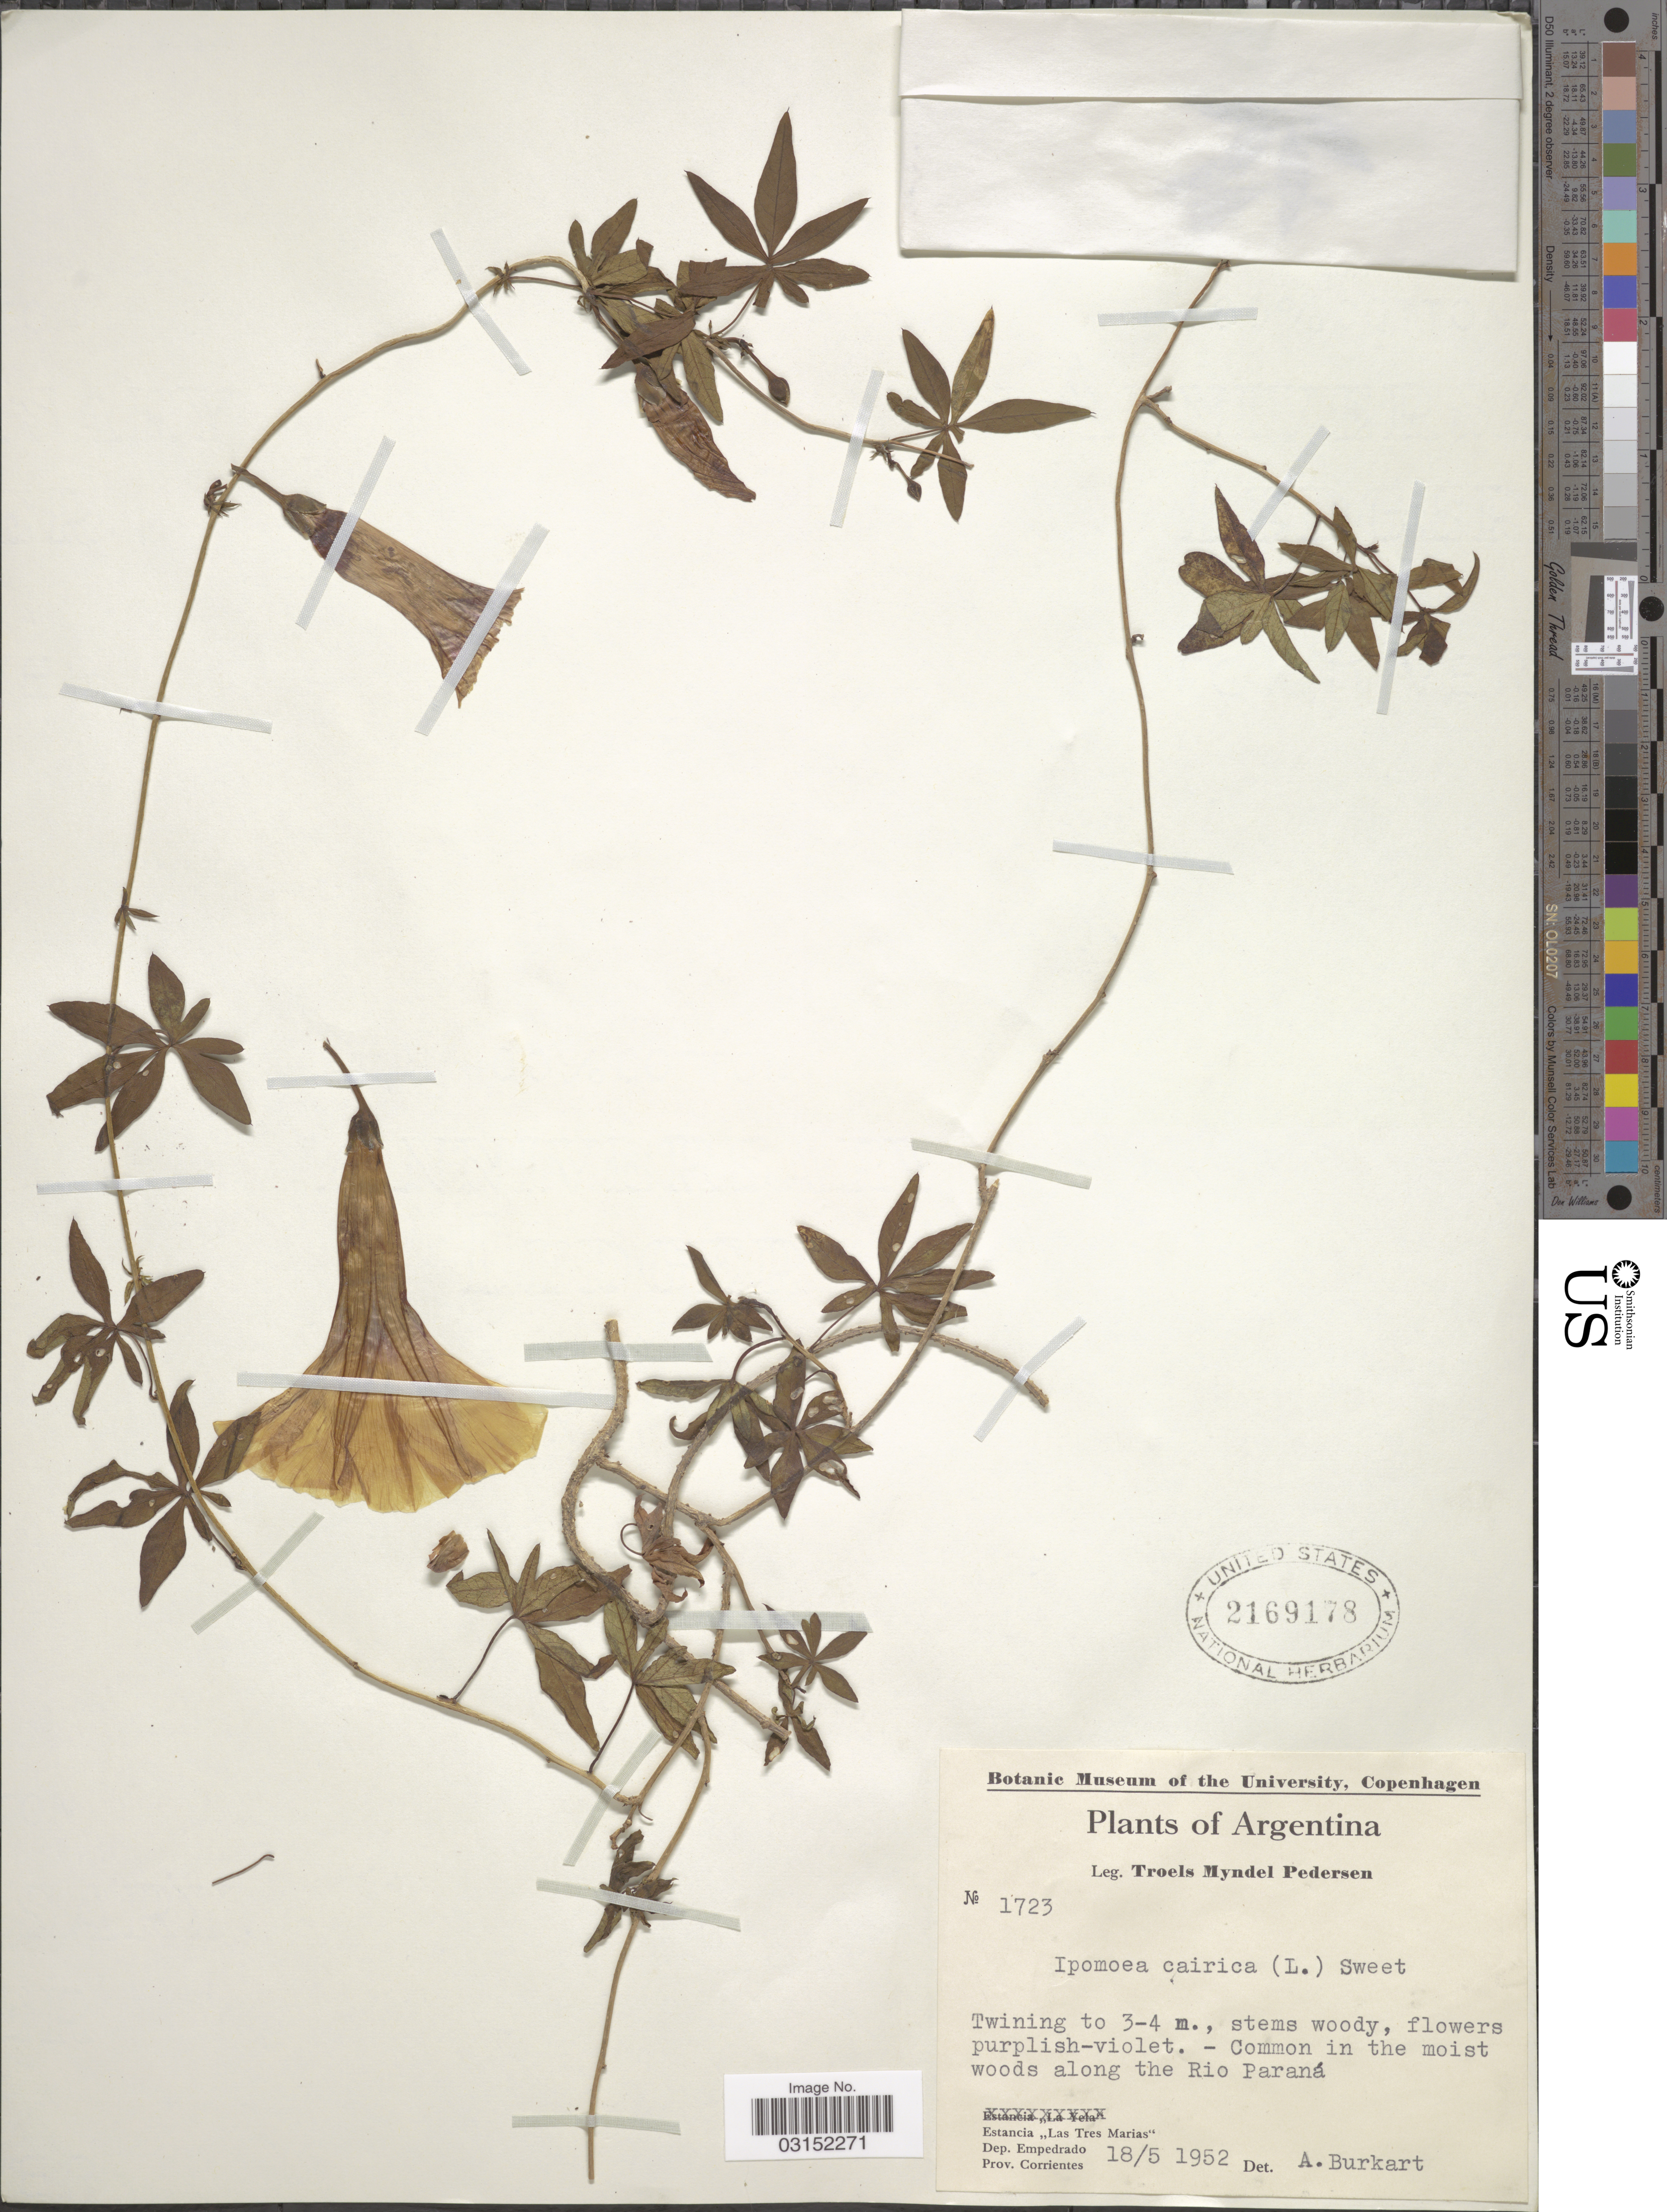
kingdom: Plantae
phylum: Tracheophyta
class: Magnoliopsida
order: Solanales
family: Convolvulaceae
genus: Ipomoea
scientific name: Ipomoea cairica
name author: (L.) Sweet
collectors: T. Pederson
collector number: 1723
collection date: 1952-05-18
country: Argentina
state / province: Corrientes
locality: Common in the moist woods along the Rio Paraná, Estancia "Las Tres Marias", Dep. Empedrado, Prov. Corrientes.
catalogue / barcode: US 2169178